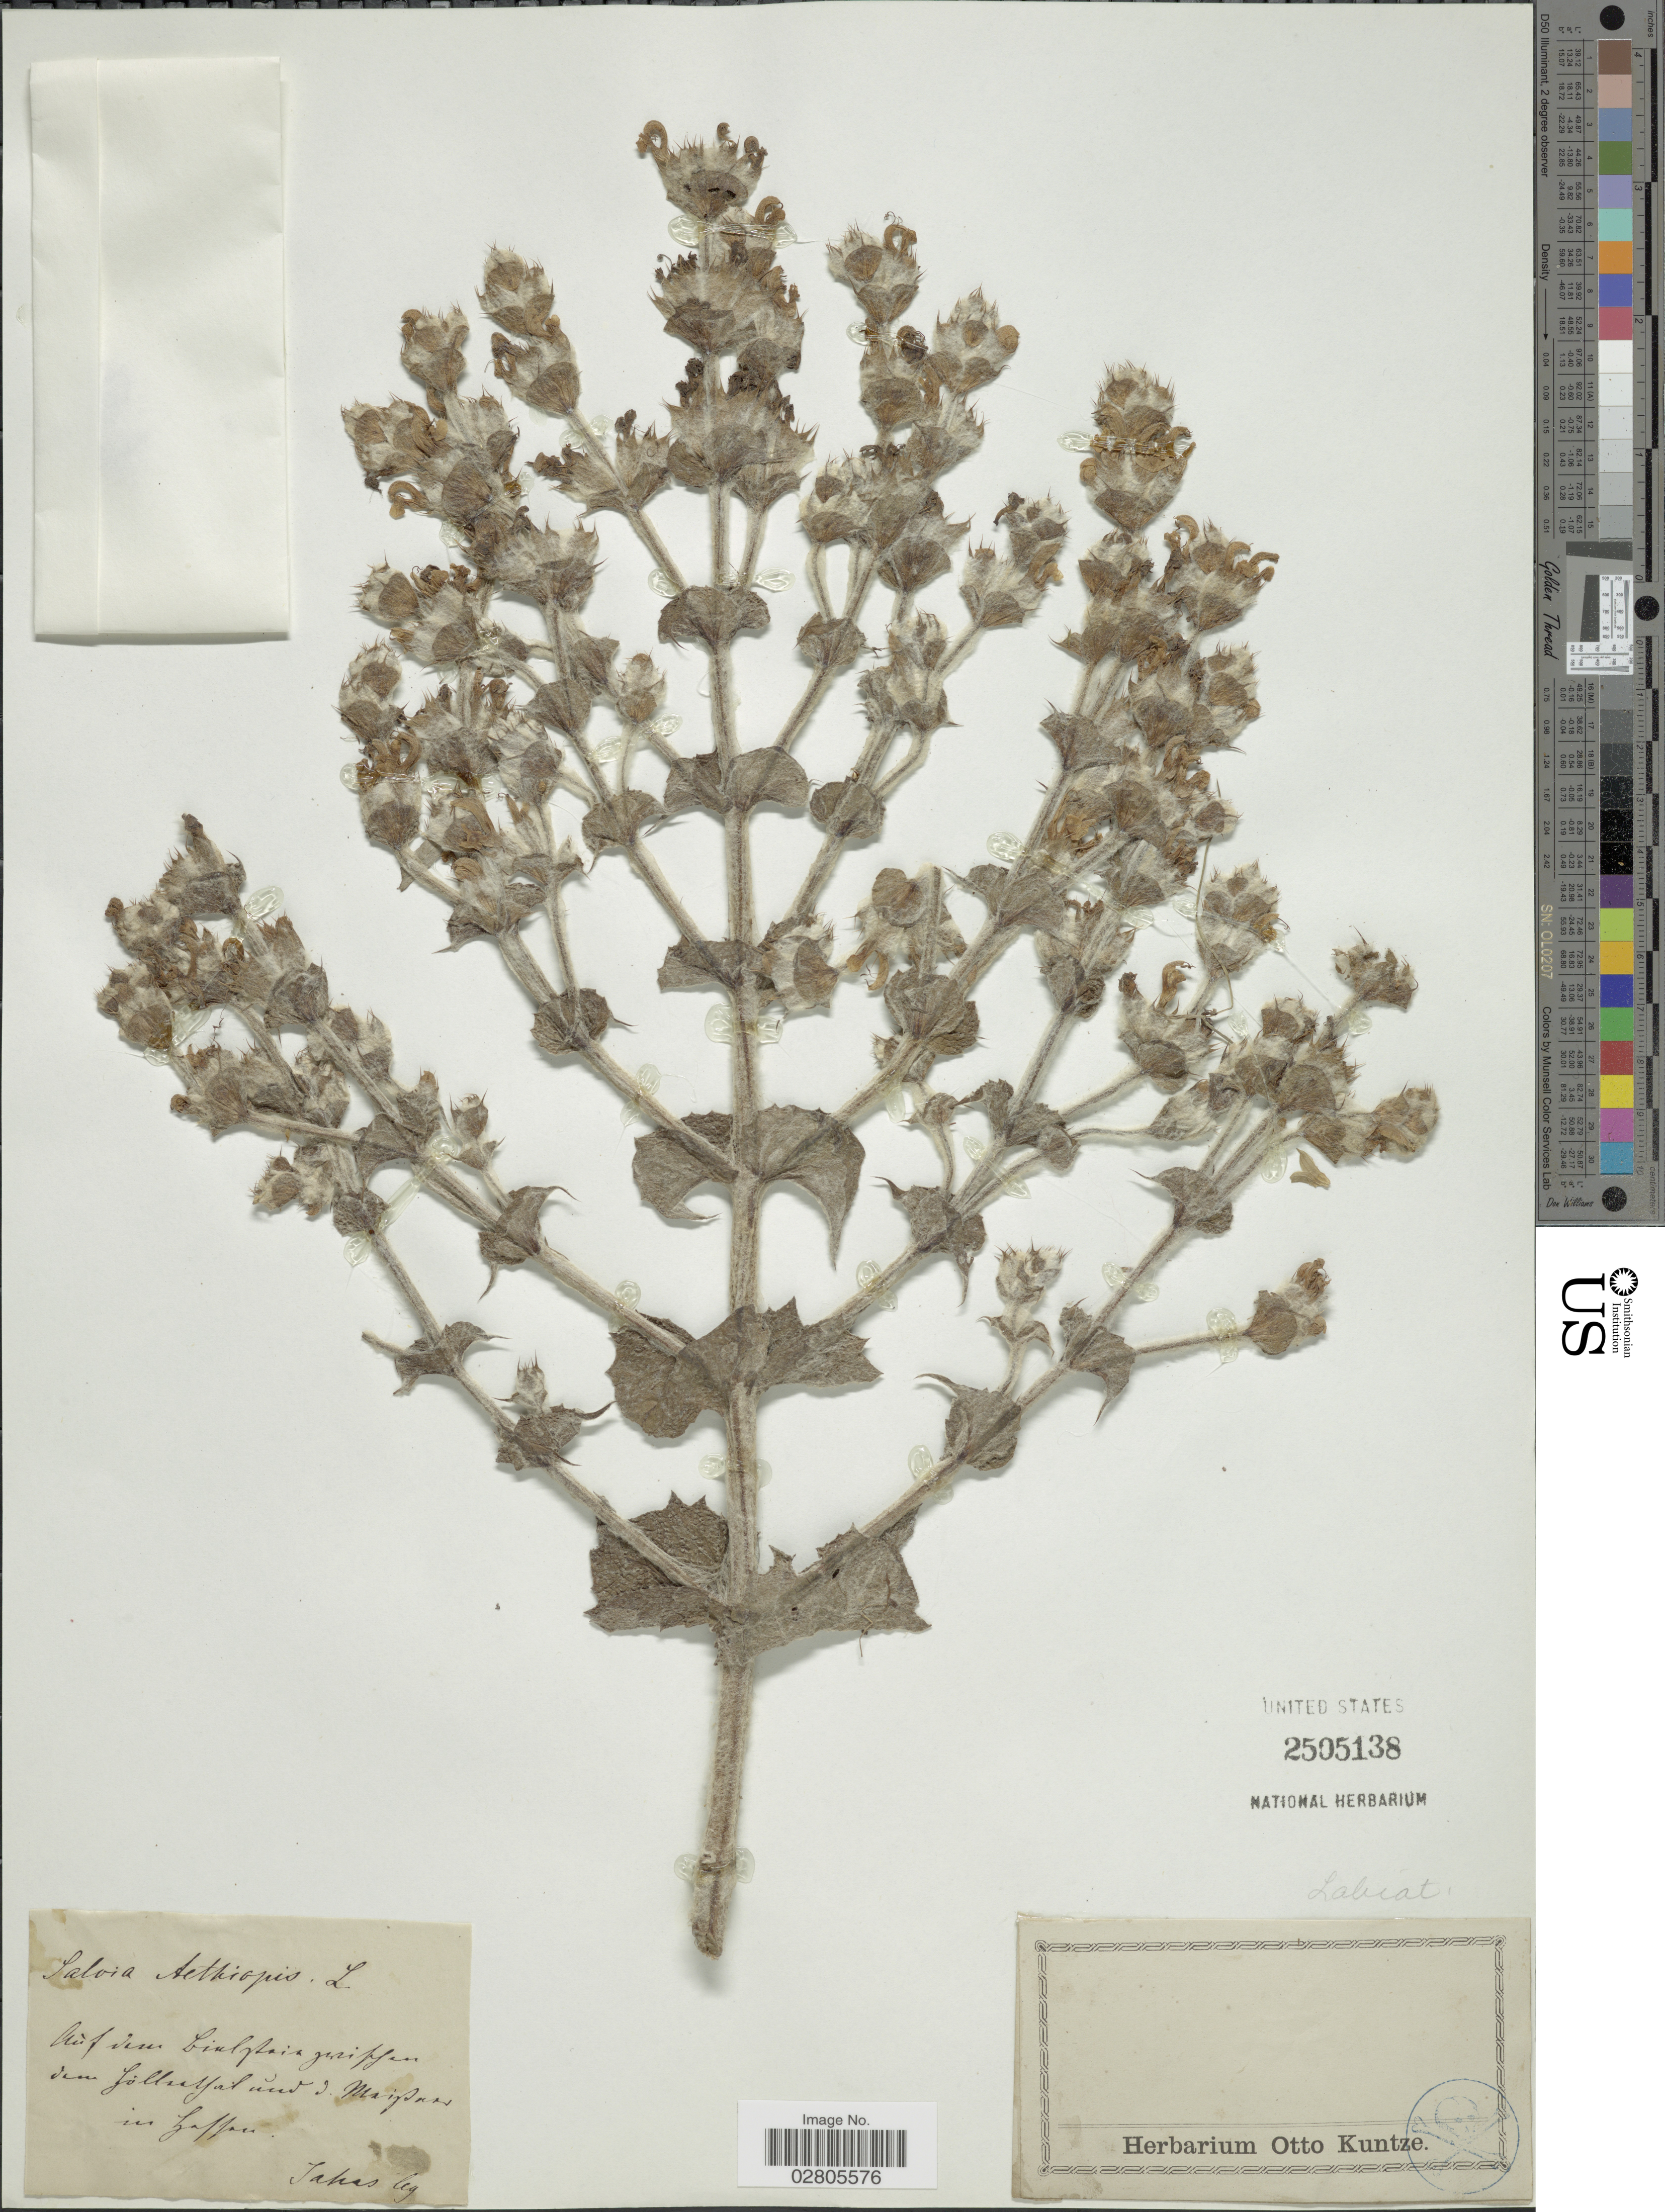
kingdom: Plantae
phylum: Tracheophyta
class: Magnoliopsida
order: Lamiales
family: Lamiaceae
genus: Salvia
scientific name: Salvia aethiopis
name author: L.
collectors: Jahns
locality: Dem folluyal [interpreted] und d. Maipano in Galpan [interpreted].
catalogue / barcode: US 2505138